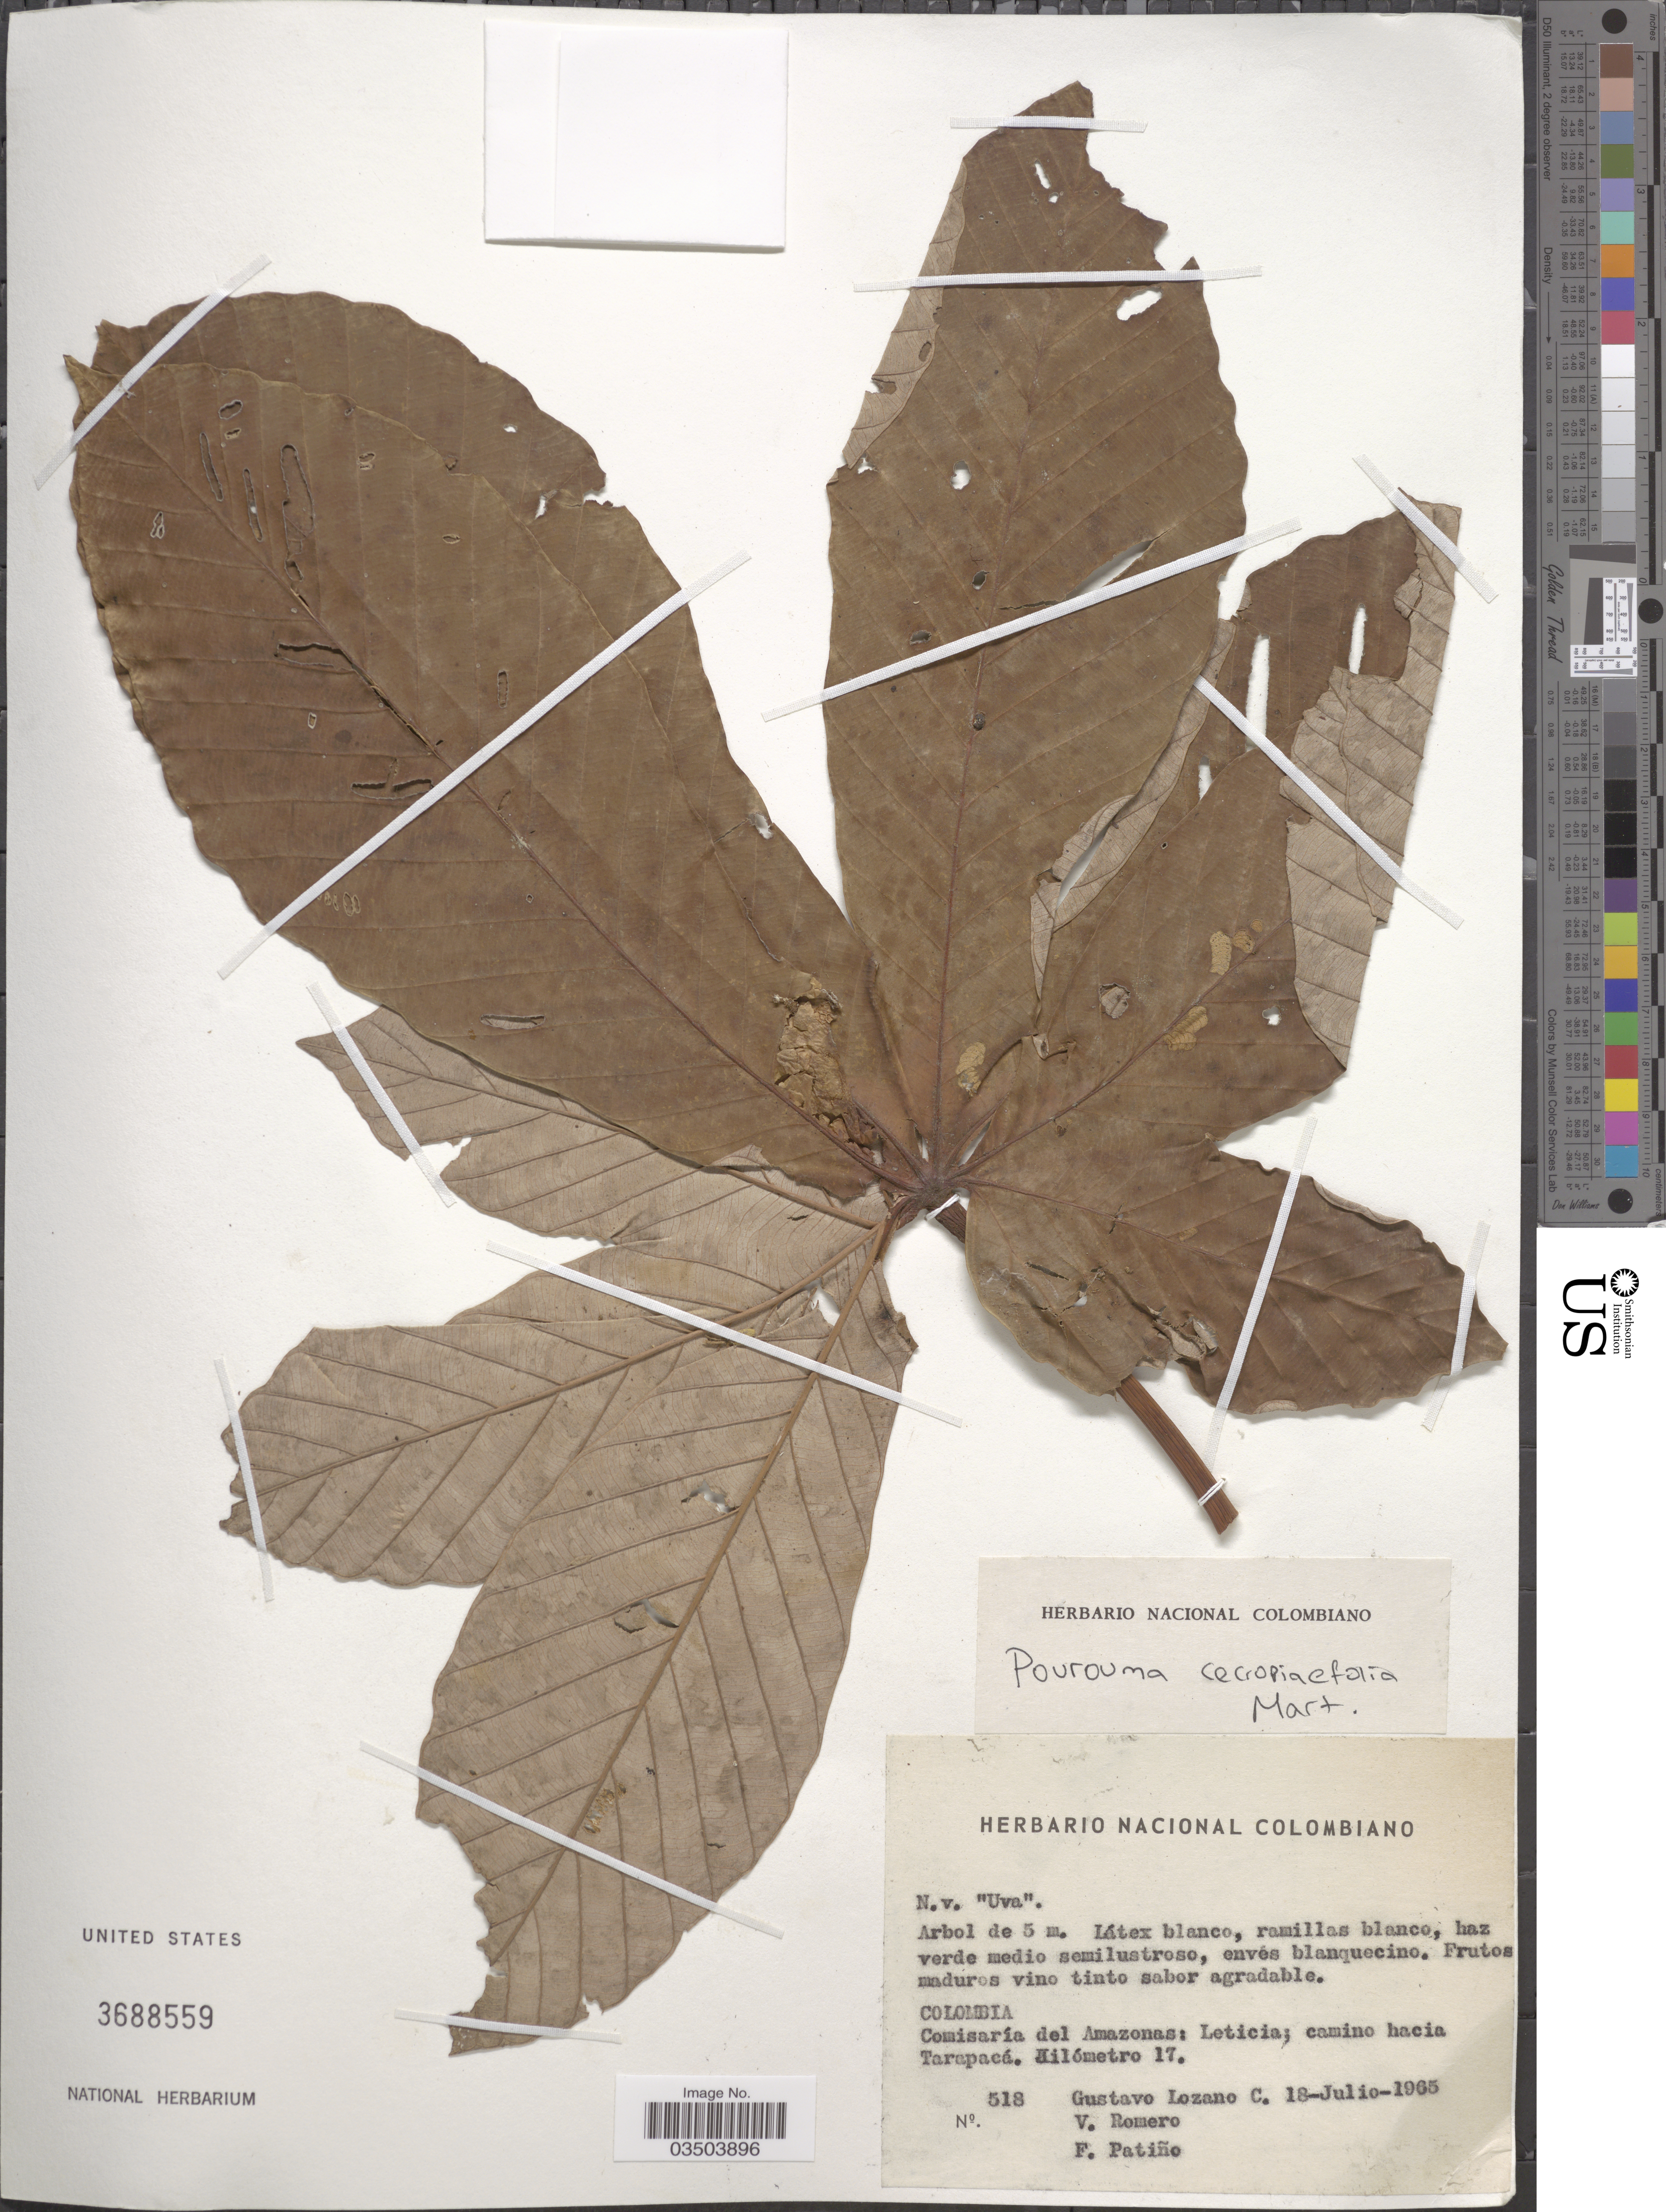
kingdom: Plantae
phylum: Tracheophyta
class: Magnoliopsida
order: Rosales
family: Urticaceae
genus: Pourouma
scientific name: Pourouma cecropiifolia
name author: Mart.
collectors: G. Lozano-Contreras, V. Romero & F. Patino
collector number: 518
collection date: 1965-07-18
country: Colombia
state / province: Amazônas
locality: Comisaría del Amazonas: Leticia; camino hacia Tarapacá. Kilómetro 17.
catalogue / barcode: US 3688559